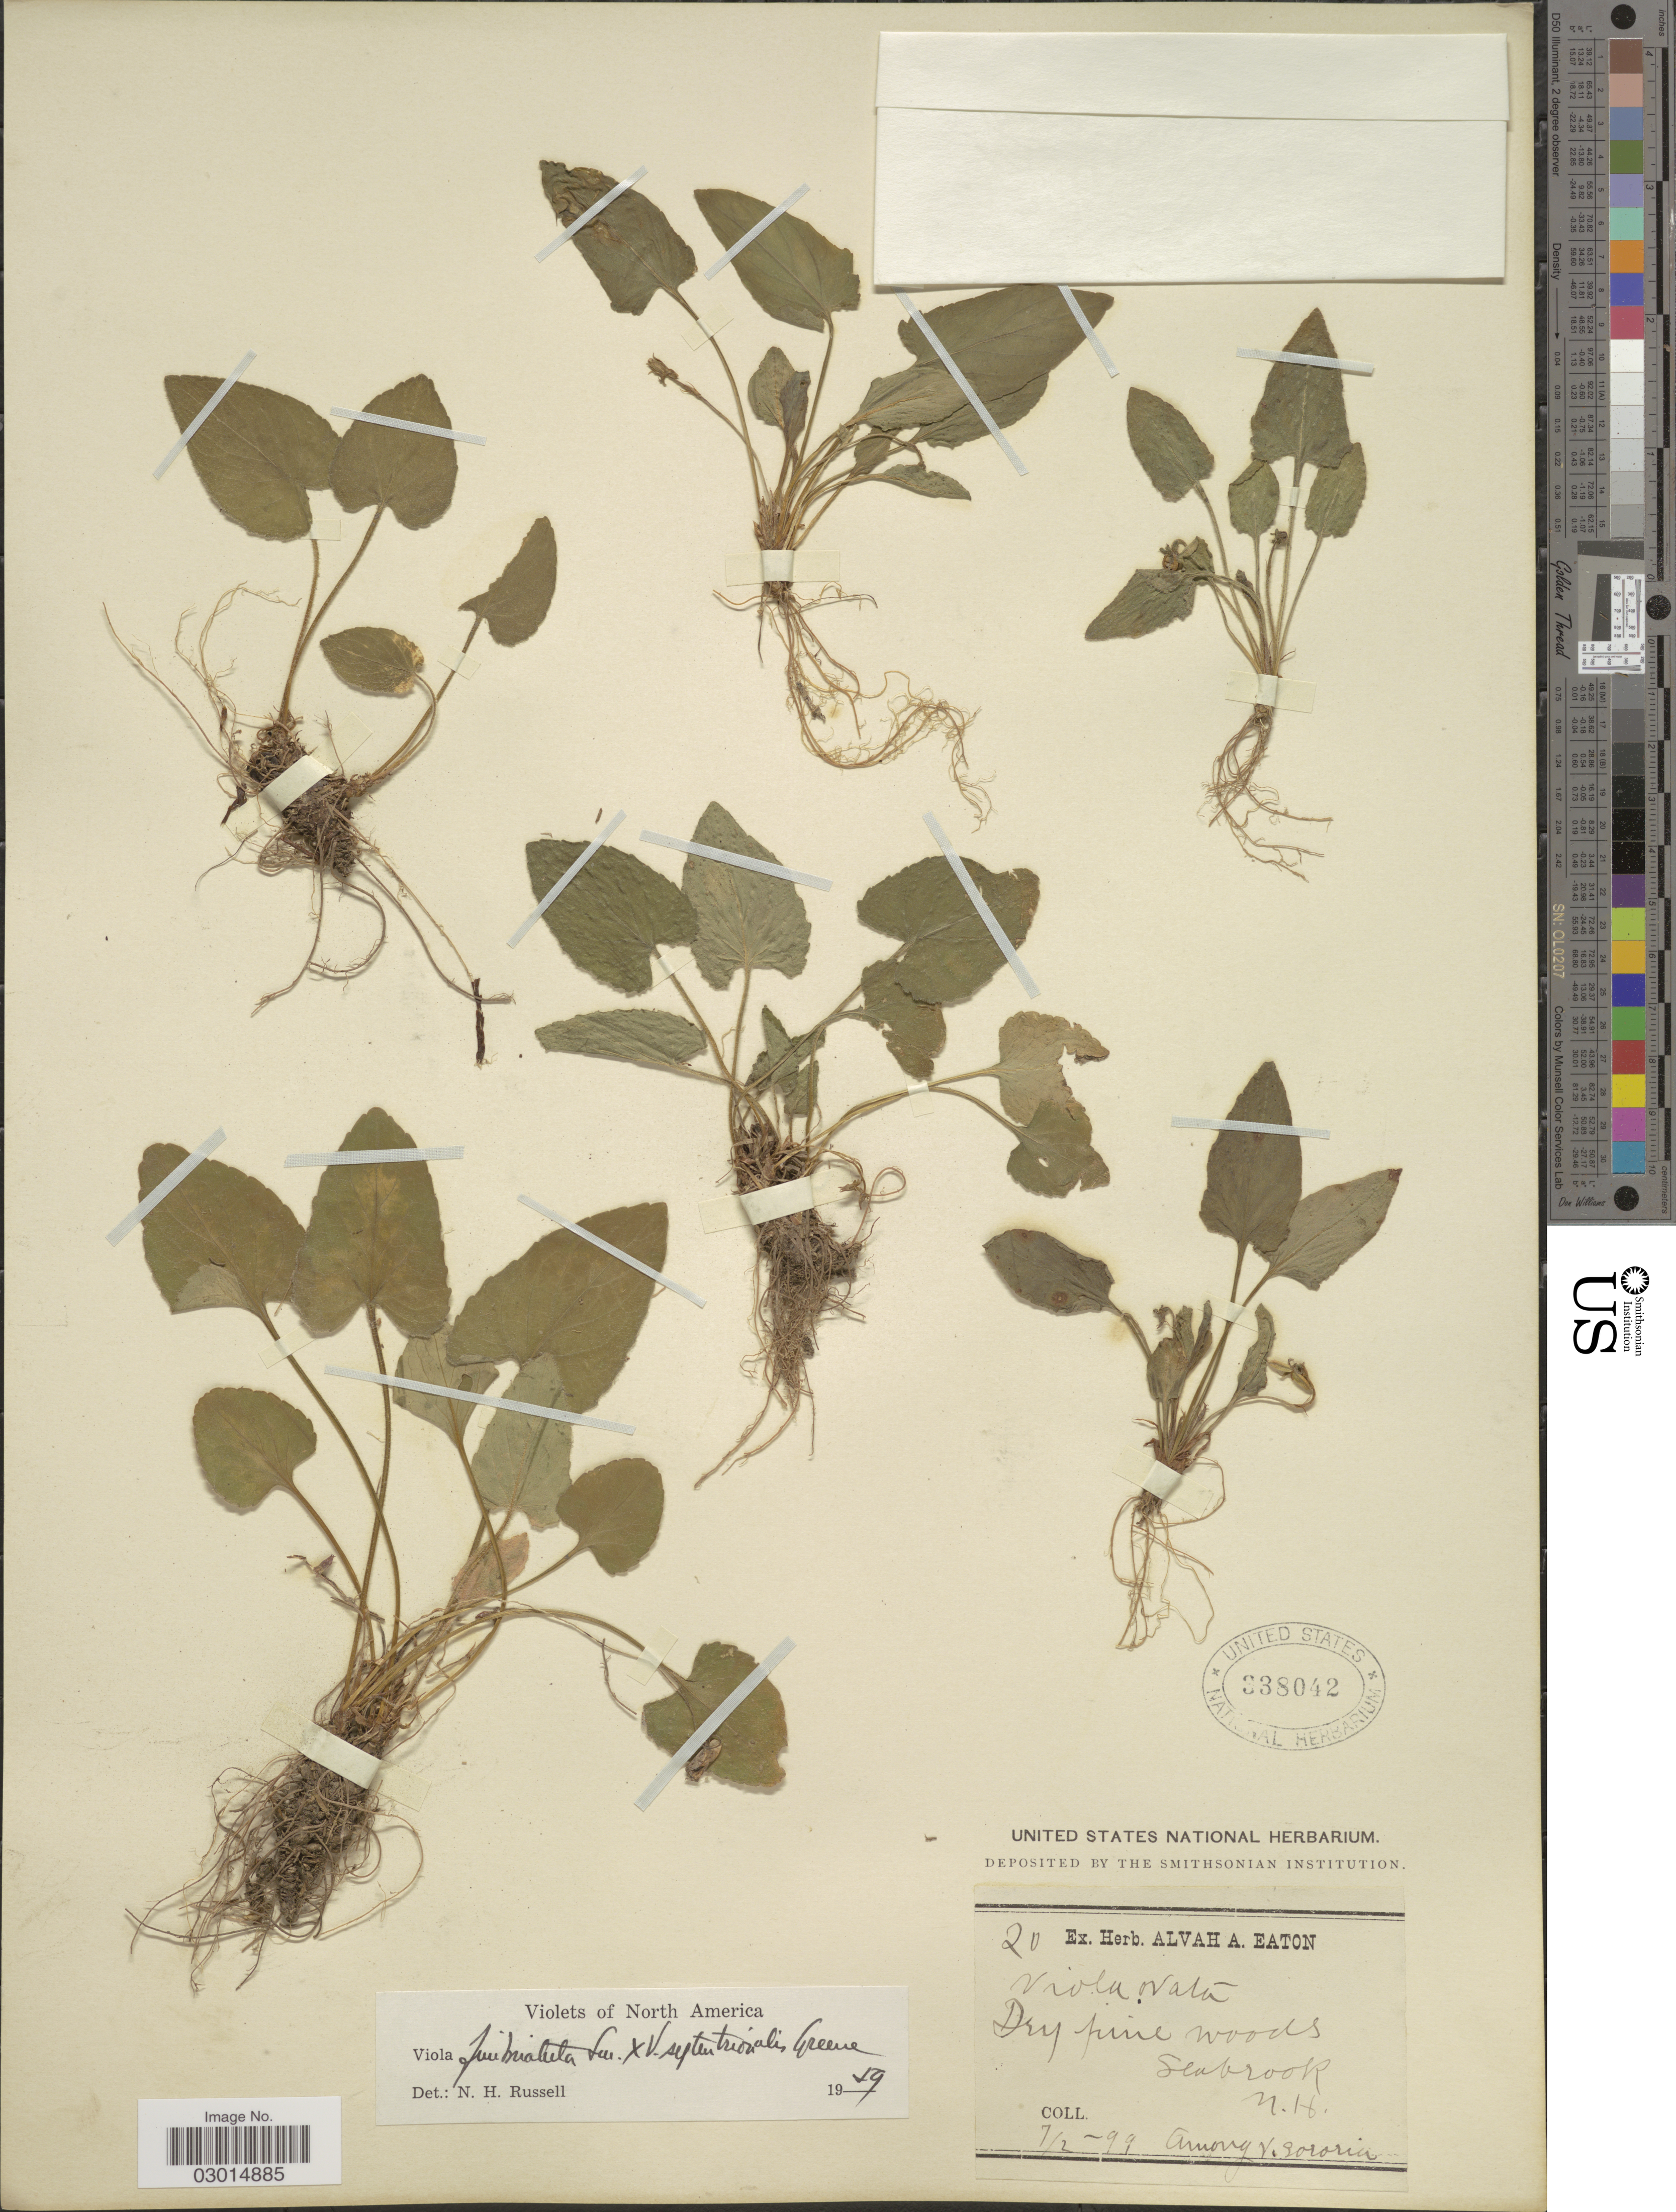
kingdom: Plantae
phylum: Tracheophyta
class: Magnoliopsida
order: Malpighiales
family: Violaceae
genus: Viola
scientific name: Viola fimbriatula x V. septentrionalis Greene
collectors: ex herb. Alvah A. Eaton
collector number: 20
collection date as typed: Transcribed d/m/y: 2/7/99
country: United States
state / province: New Hampshire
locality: Seabrook.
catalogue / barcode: US 338042